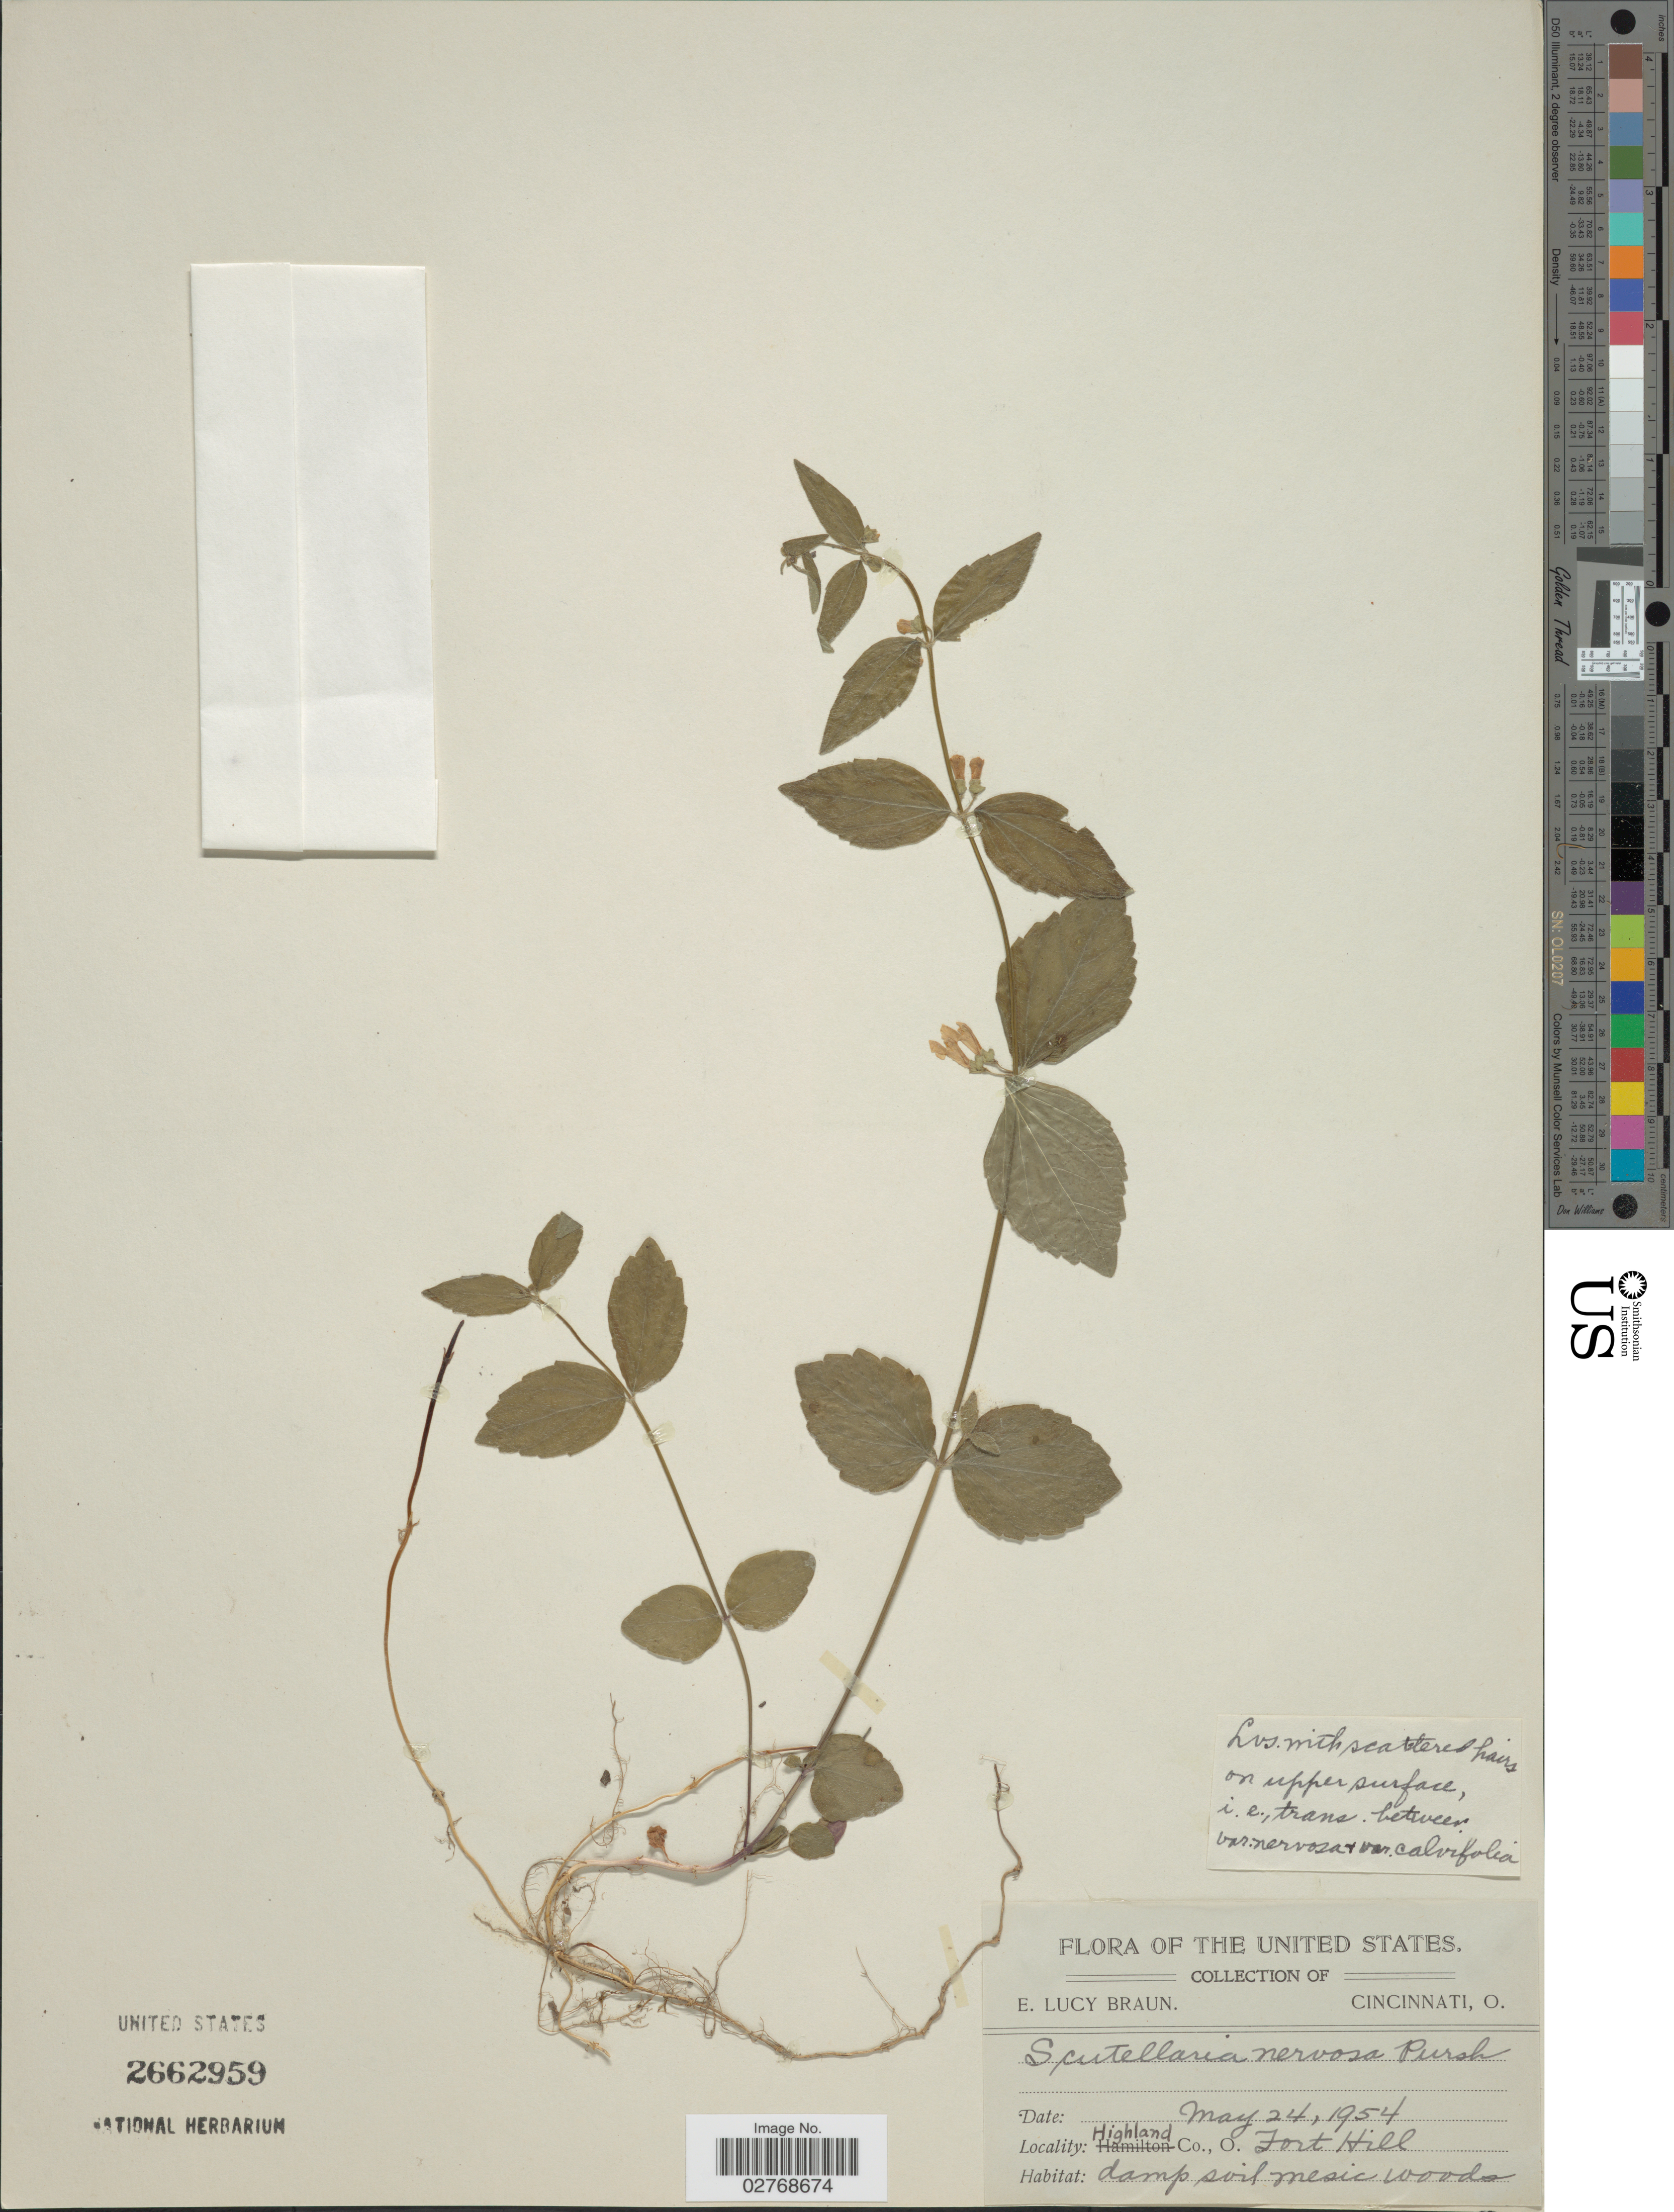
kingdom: Plantae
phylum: Tracheophyta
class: Magnoliopsida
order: Lamiales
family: Lamiaceae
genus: Scutellaria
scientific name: Scutellaria nervosa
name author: Pursh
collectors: E. L. Braun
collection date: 1954-05-24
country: United States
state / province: Ohio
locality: Highland Co. Fort Hill.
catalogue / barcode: US 2662959